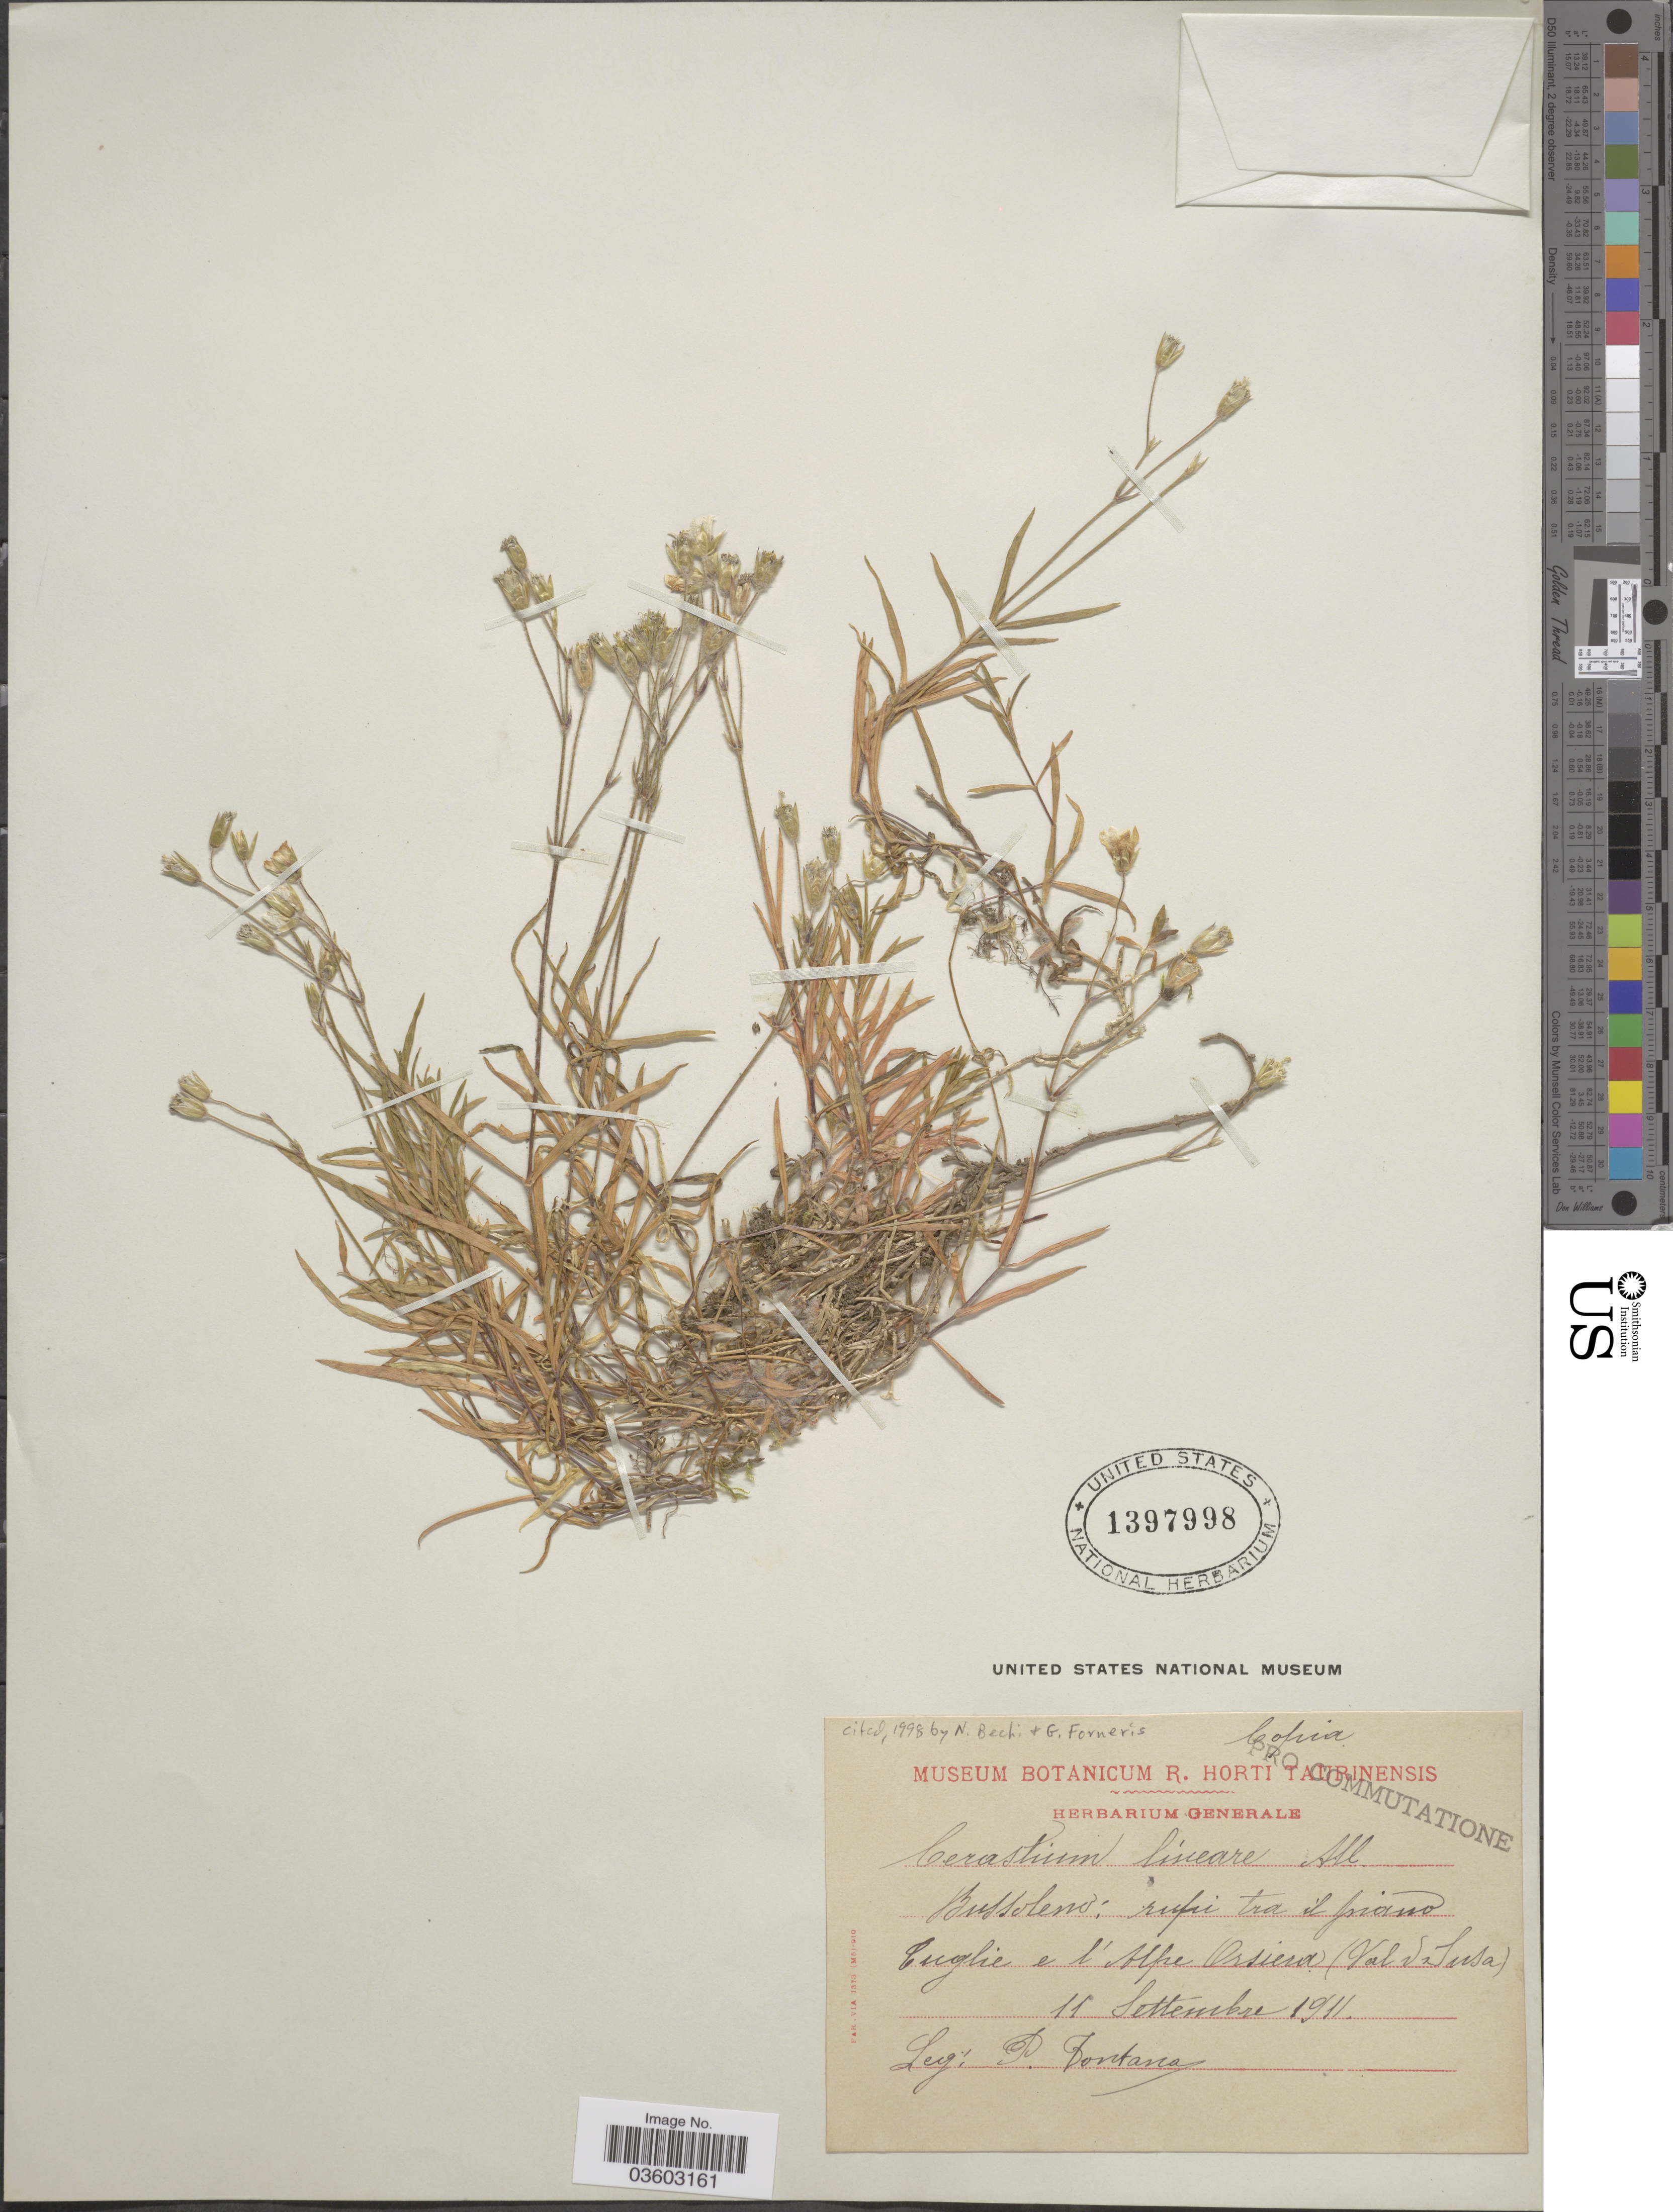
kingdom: Plantae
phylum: Tracheophyta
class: Magnoliopsida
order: Caryophyllales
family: Caryophyllaceae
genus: Cerastium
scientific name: Cerastium lineare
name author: All.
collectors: P. Fontana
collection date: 1911-09-11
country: Italy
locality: Bussoleno; rufi tra il piano Inglie e l'Alpe Orsiera (Val di Susa).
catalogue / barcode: US 1397998